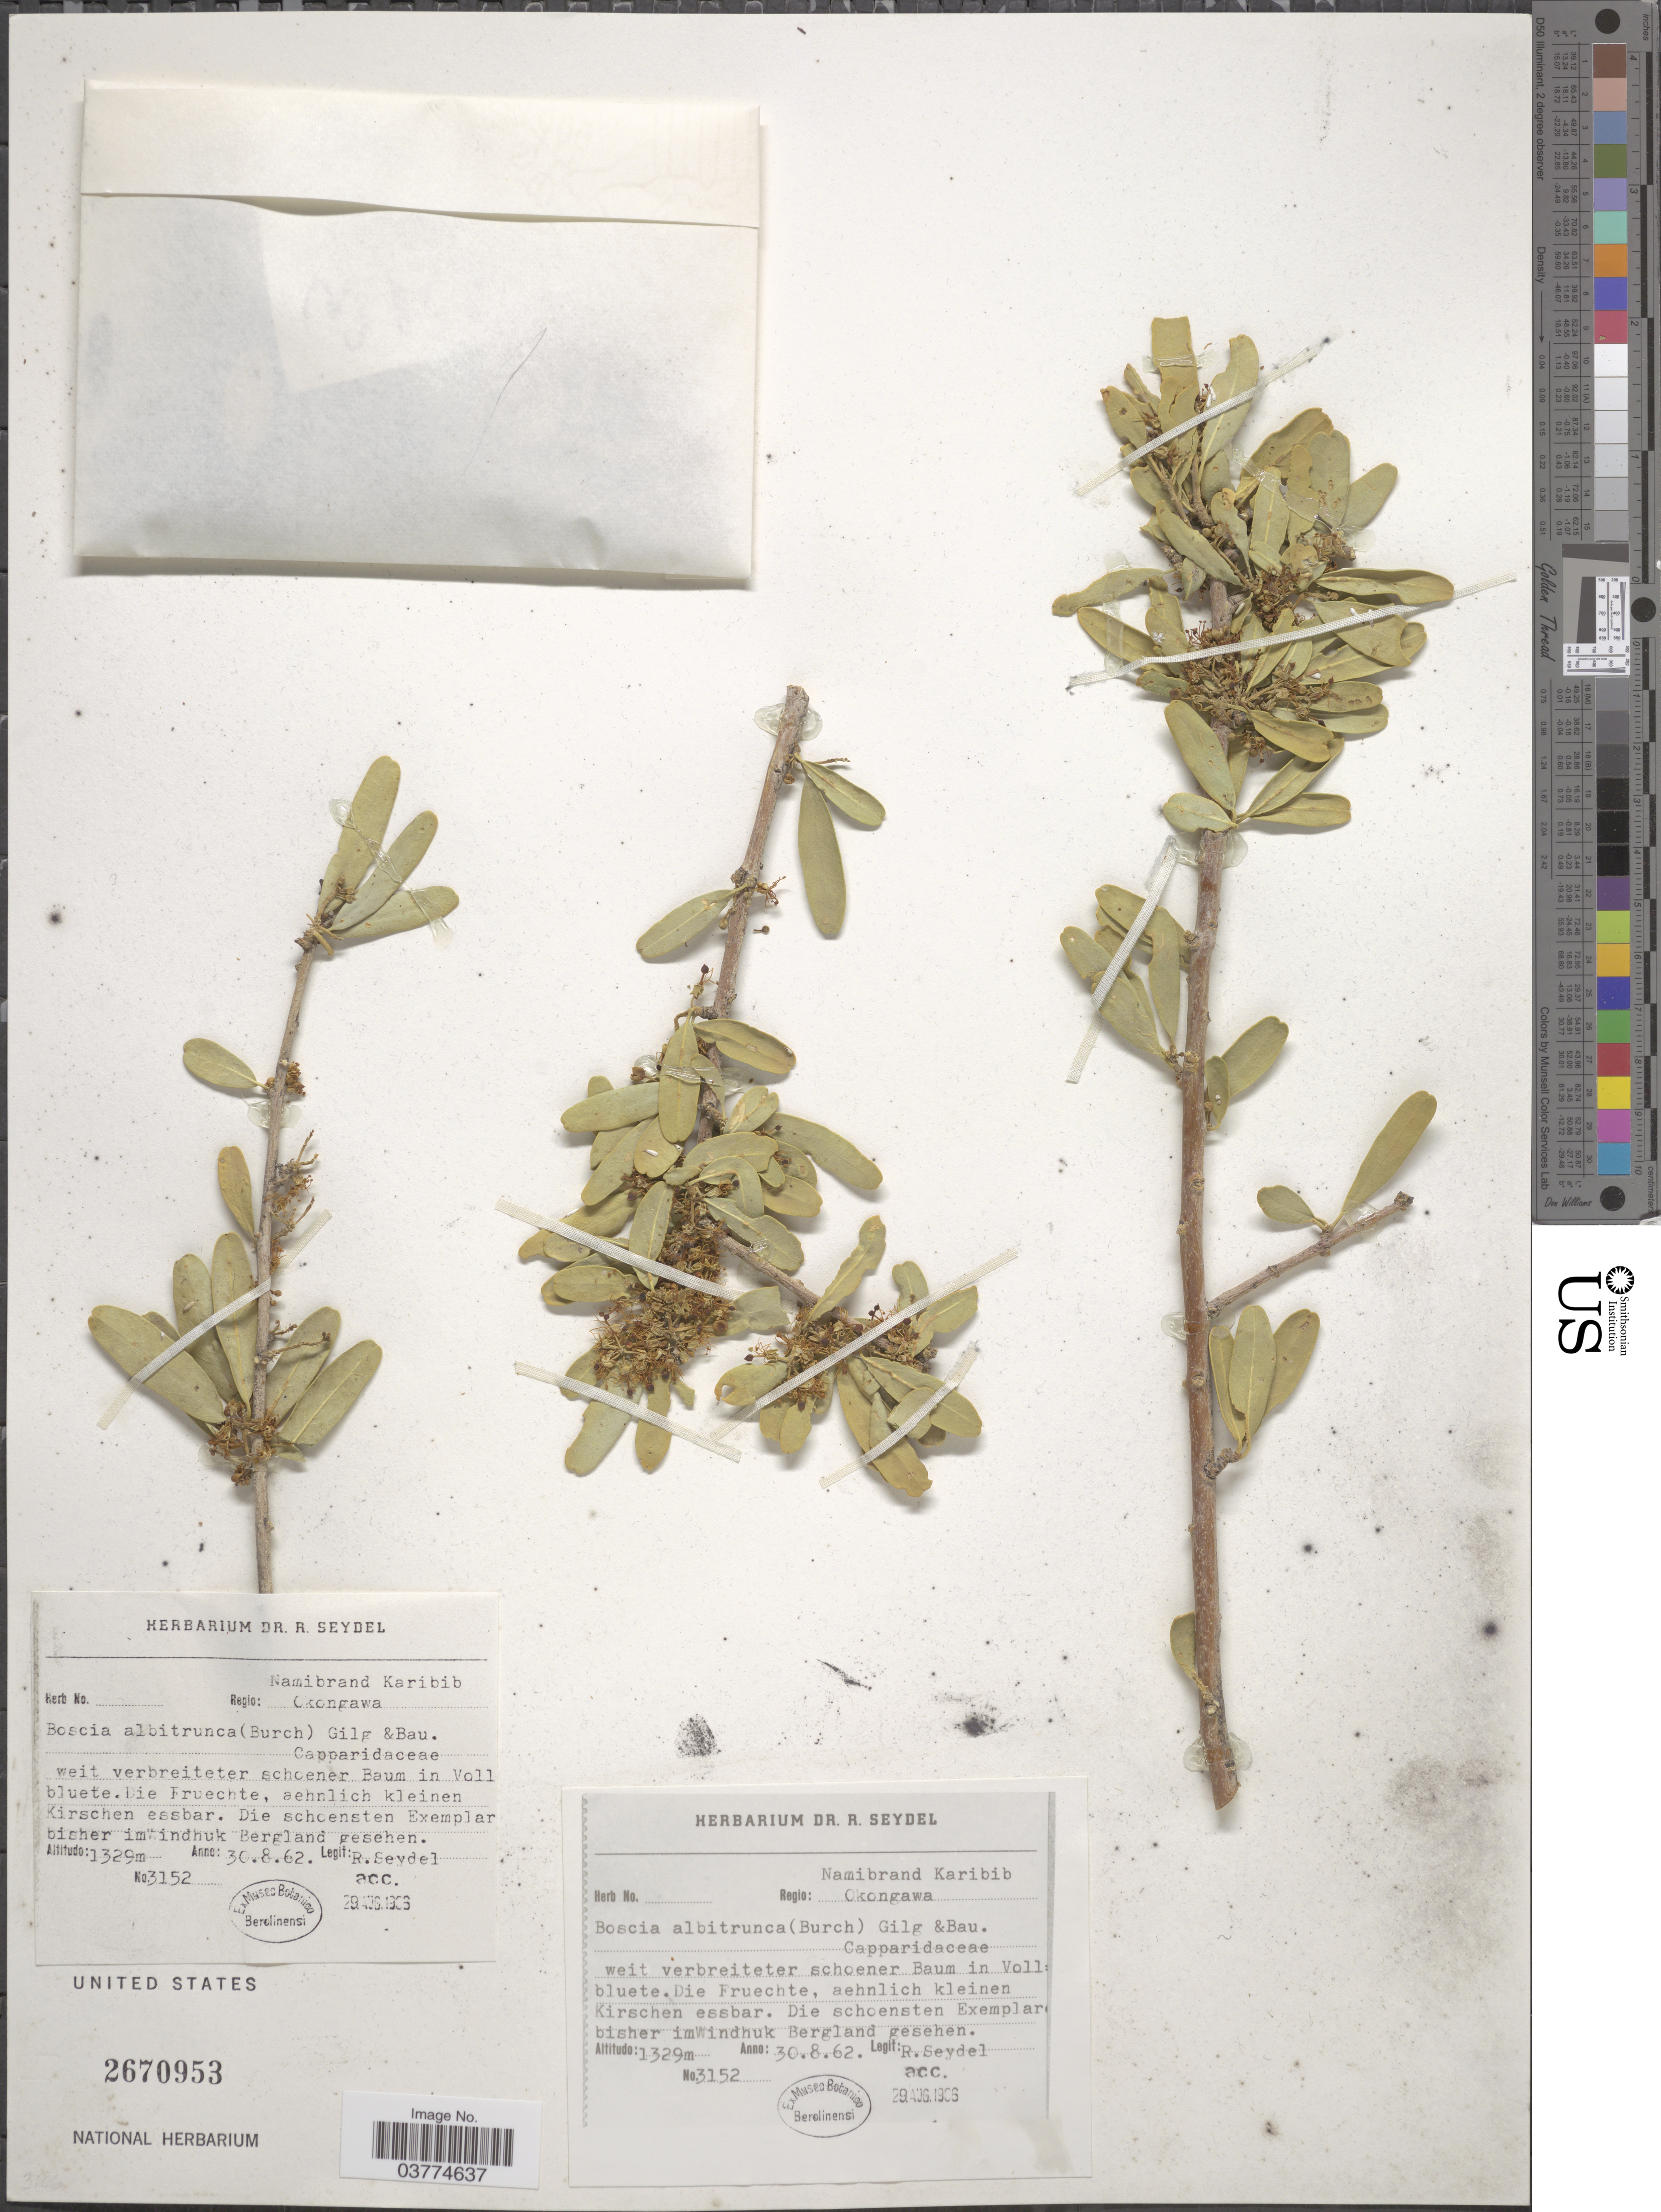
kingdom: Plantae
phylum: Tracheophyta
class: Magnoliopsida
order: Brassicales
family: Capparaceae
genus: Boscia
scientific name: Boscia albitrunca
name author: (Burch.) Gilg & Gilg-Ben.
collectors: R. Seydel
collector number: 3152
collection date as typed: Transcribed d/m/y: 30/8/62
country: Namibia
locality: Regio: Namibrand Karibib Okongawa.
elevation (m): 1329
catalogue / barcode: US 2670953